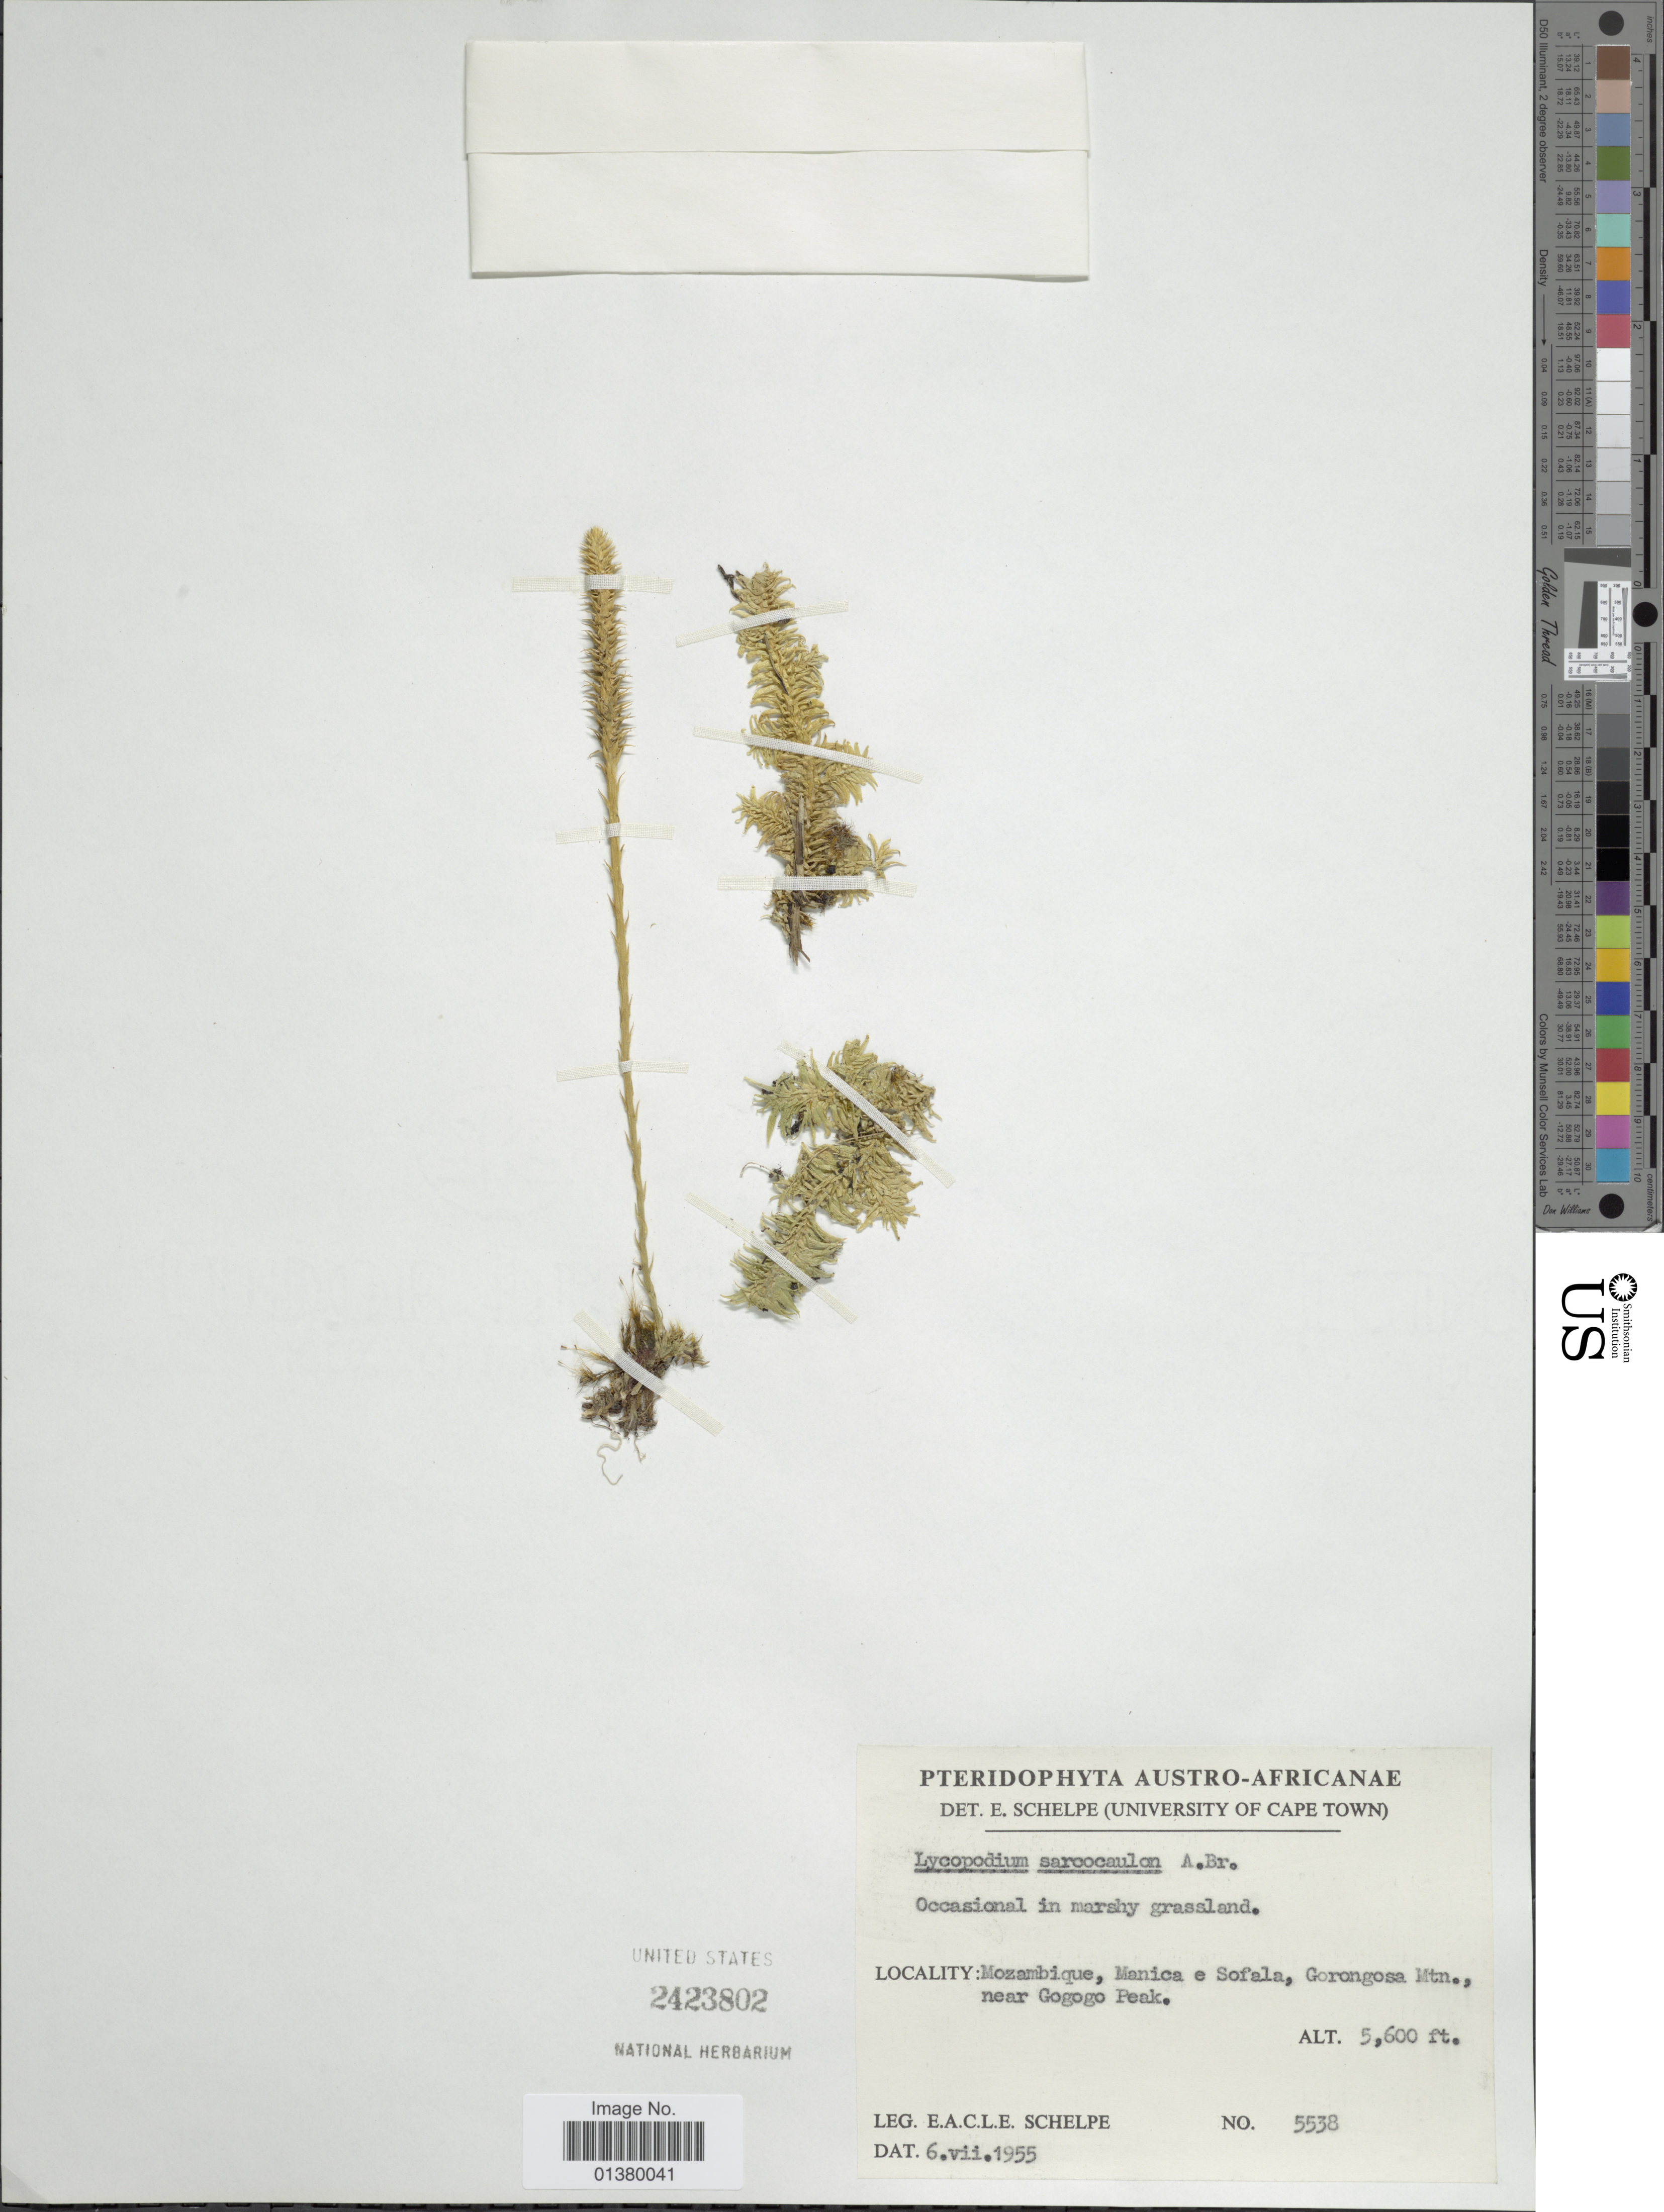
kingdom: Plantae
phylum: Tracheophyta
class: Lycopodiopsida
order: Lycopodiales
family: Lycopodiaceae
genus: Lycopodiella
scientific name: Lycopodiella sarcocaulon (Kuhn) comb. nov., ined 2015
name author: (Kuhn)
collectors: E. A. C. L. E. Schelpe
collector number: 5538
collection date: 1955-07-06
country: Mozambique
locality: Manica e Sofala, Gorongosa Mtn., near Gogogo Peak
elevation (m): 1707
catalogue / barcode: US 2423802